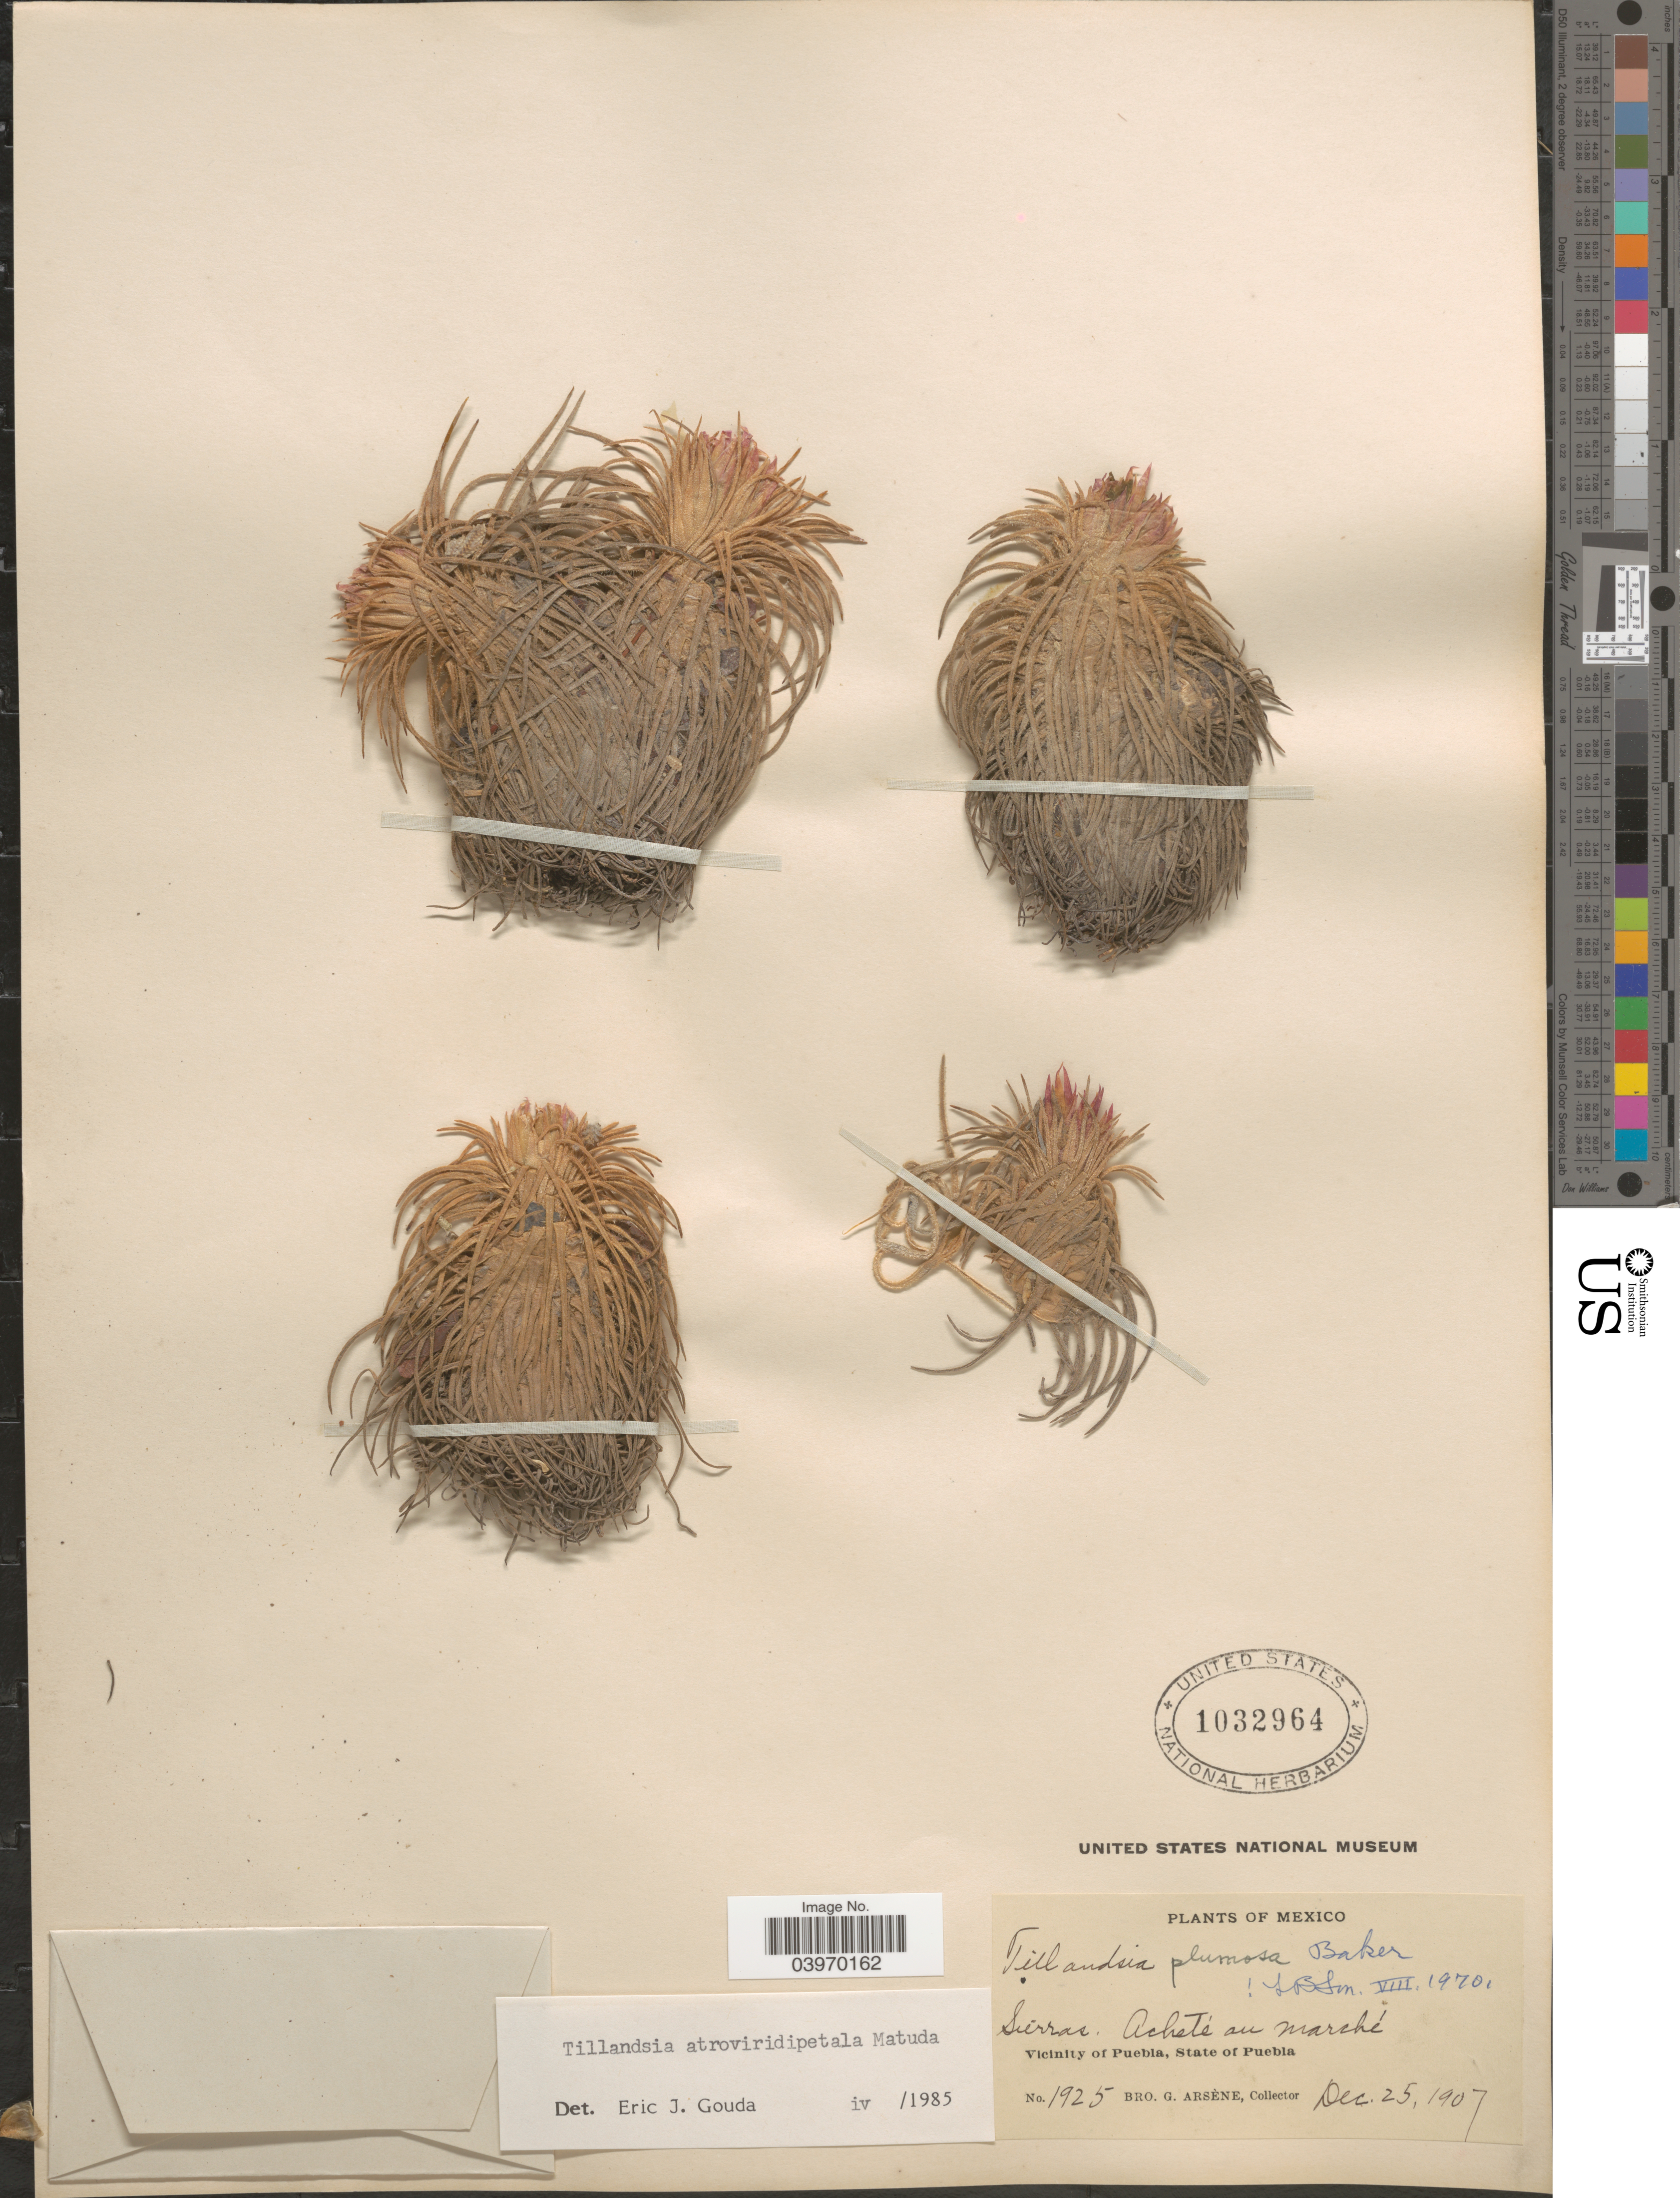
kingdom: Plantae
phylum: Tracheophyta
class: Liliopsida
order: Poales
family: Bromeliaceae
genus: Tillandsia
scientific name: Tillandsia plumosa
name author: Baker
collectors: Bro. G. Arsène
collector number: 1925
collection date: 1907-12-25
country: Mexico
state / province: Puebla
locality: Sierras. acheté au Marché. Vicinity of Puebla.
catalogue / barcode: US 1032964